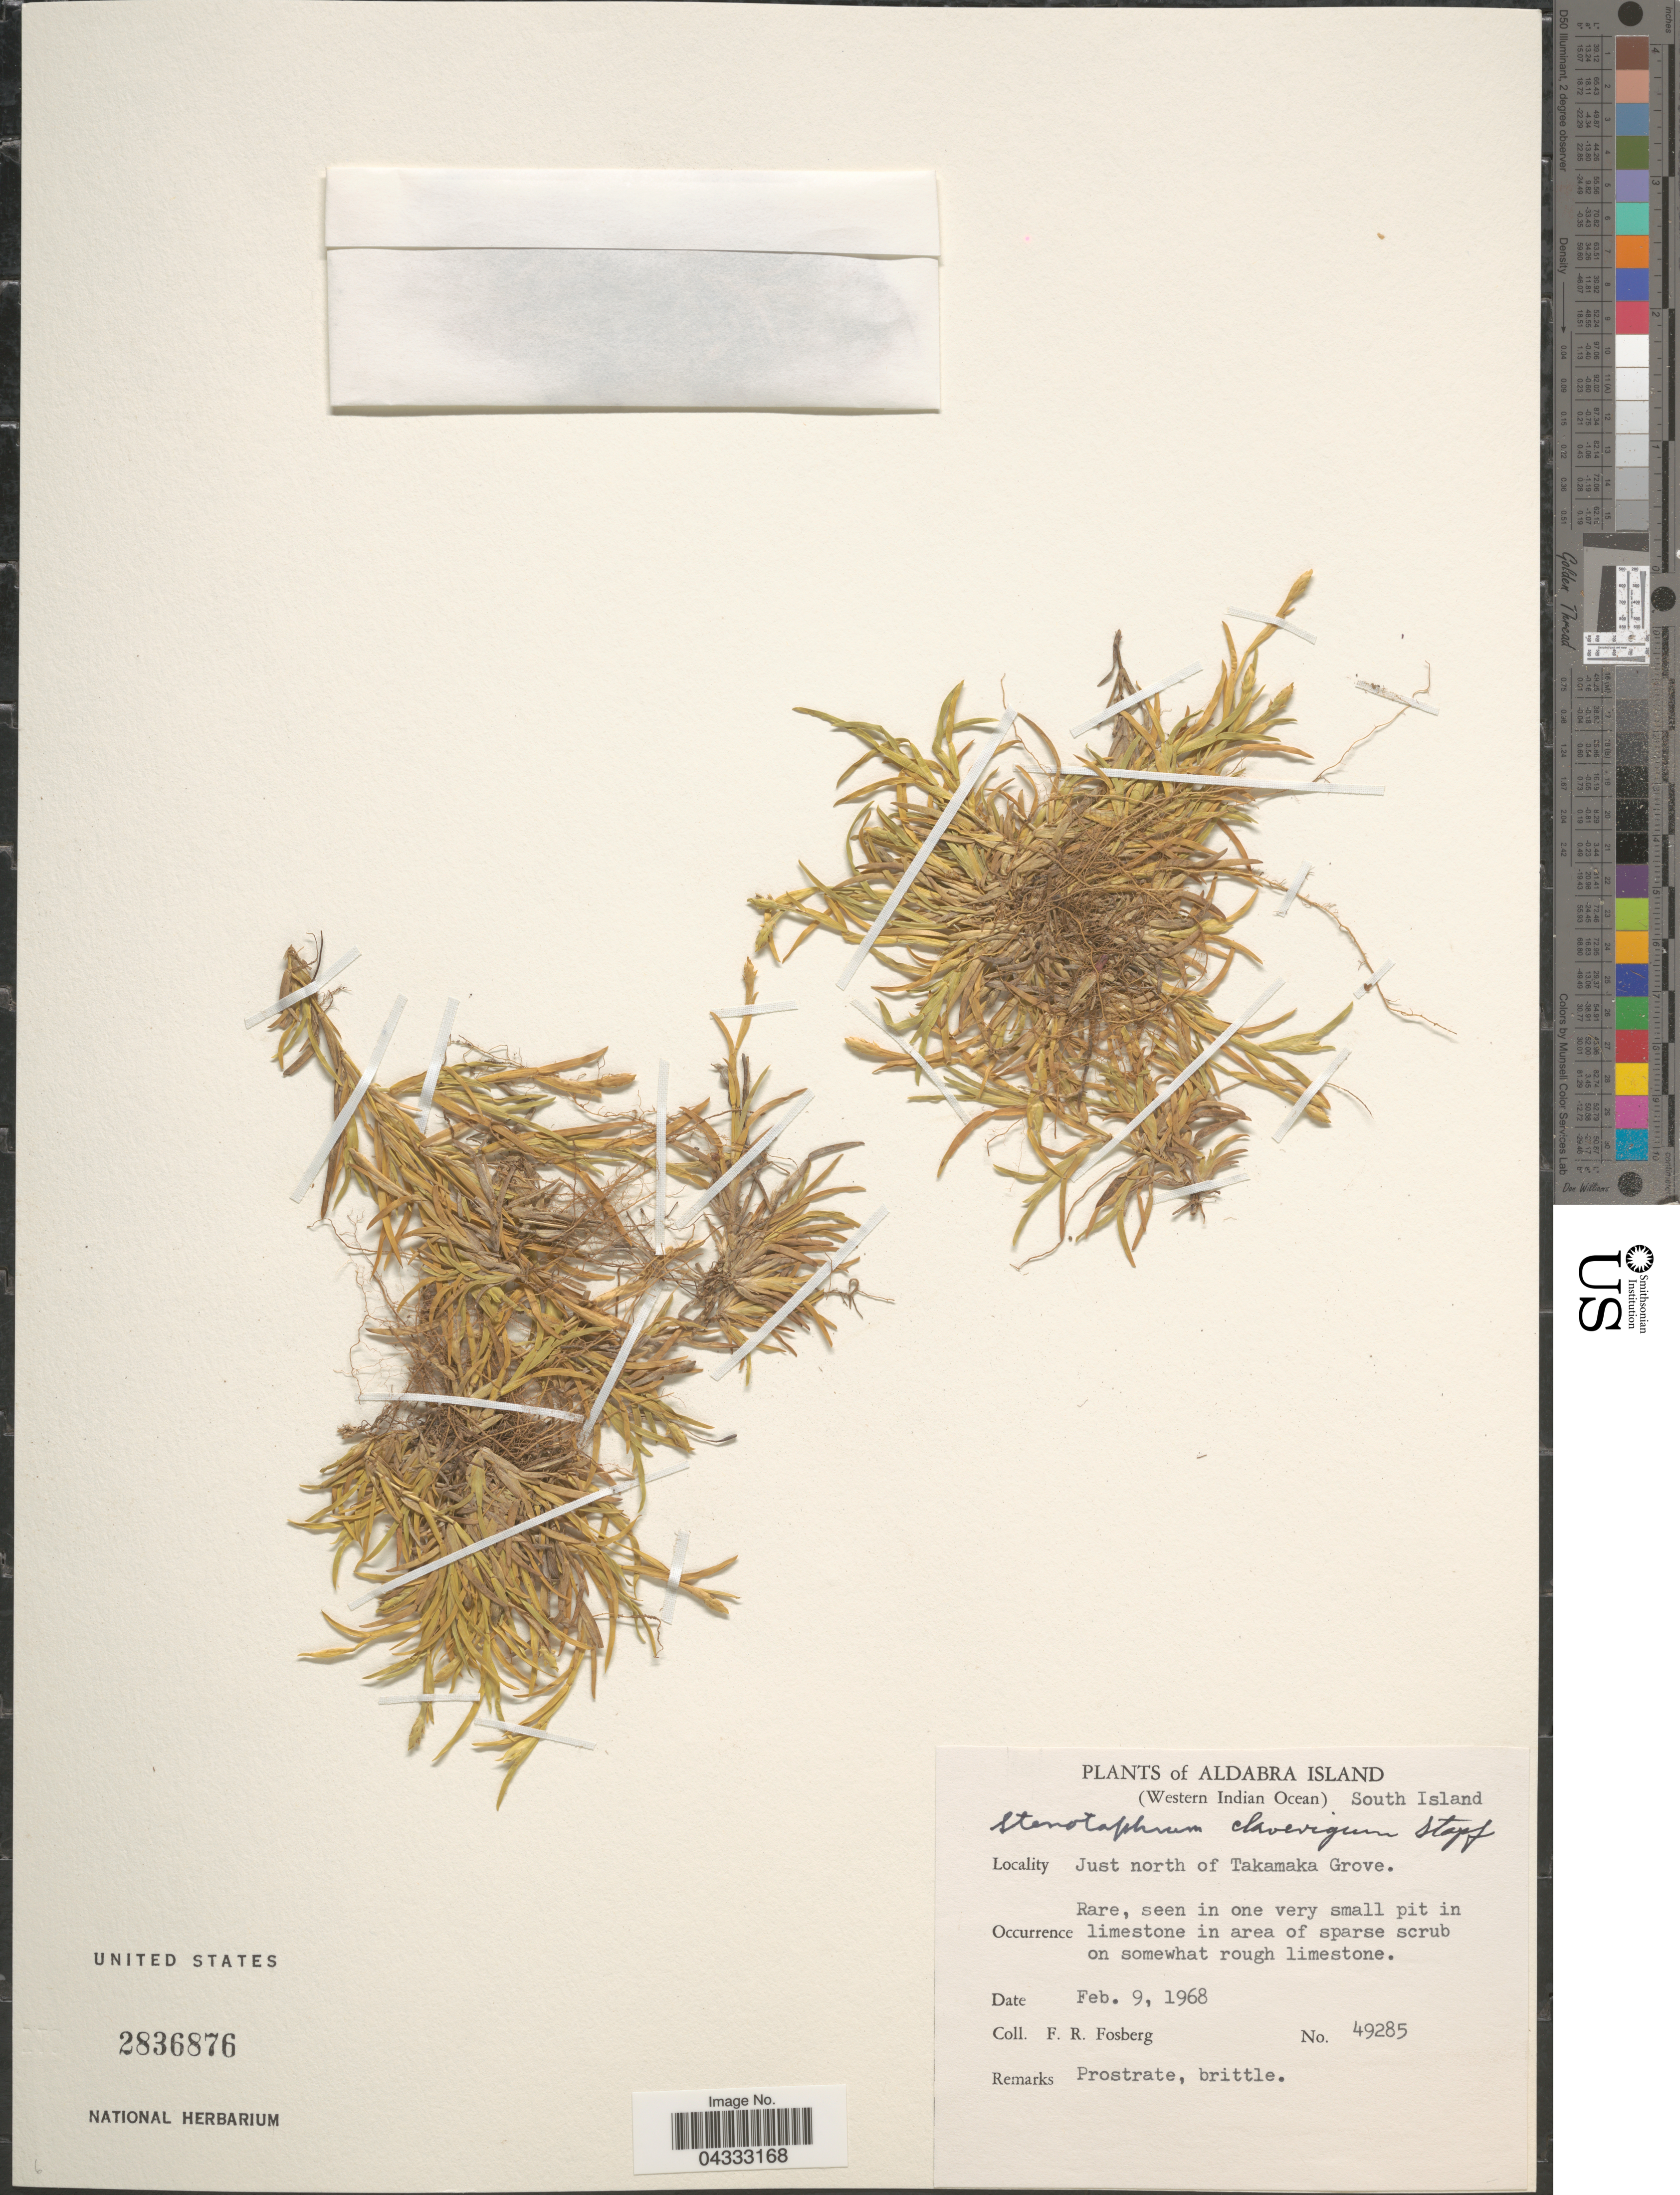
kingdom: Plantae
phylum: Tracheophyta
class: Liliopsida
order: Poales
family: Poaceae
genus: Stenotaphrum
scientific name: Stenotaphrum clavigerum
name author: Stapf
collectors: F. R. Fosberg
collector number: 49285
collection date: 1968-02-09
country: Seychelles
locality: Aldabra Island. (Western Indian Ocean). South Island. Just north of Takamaka Grove.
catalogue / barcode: US 2836876